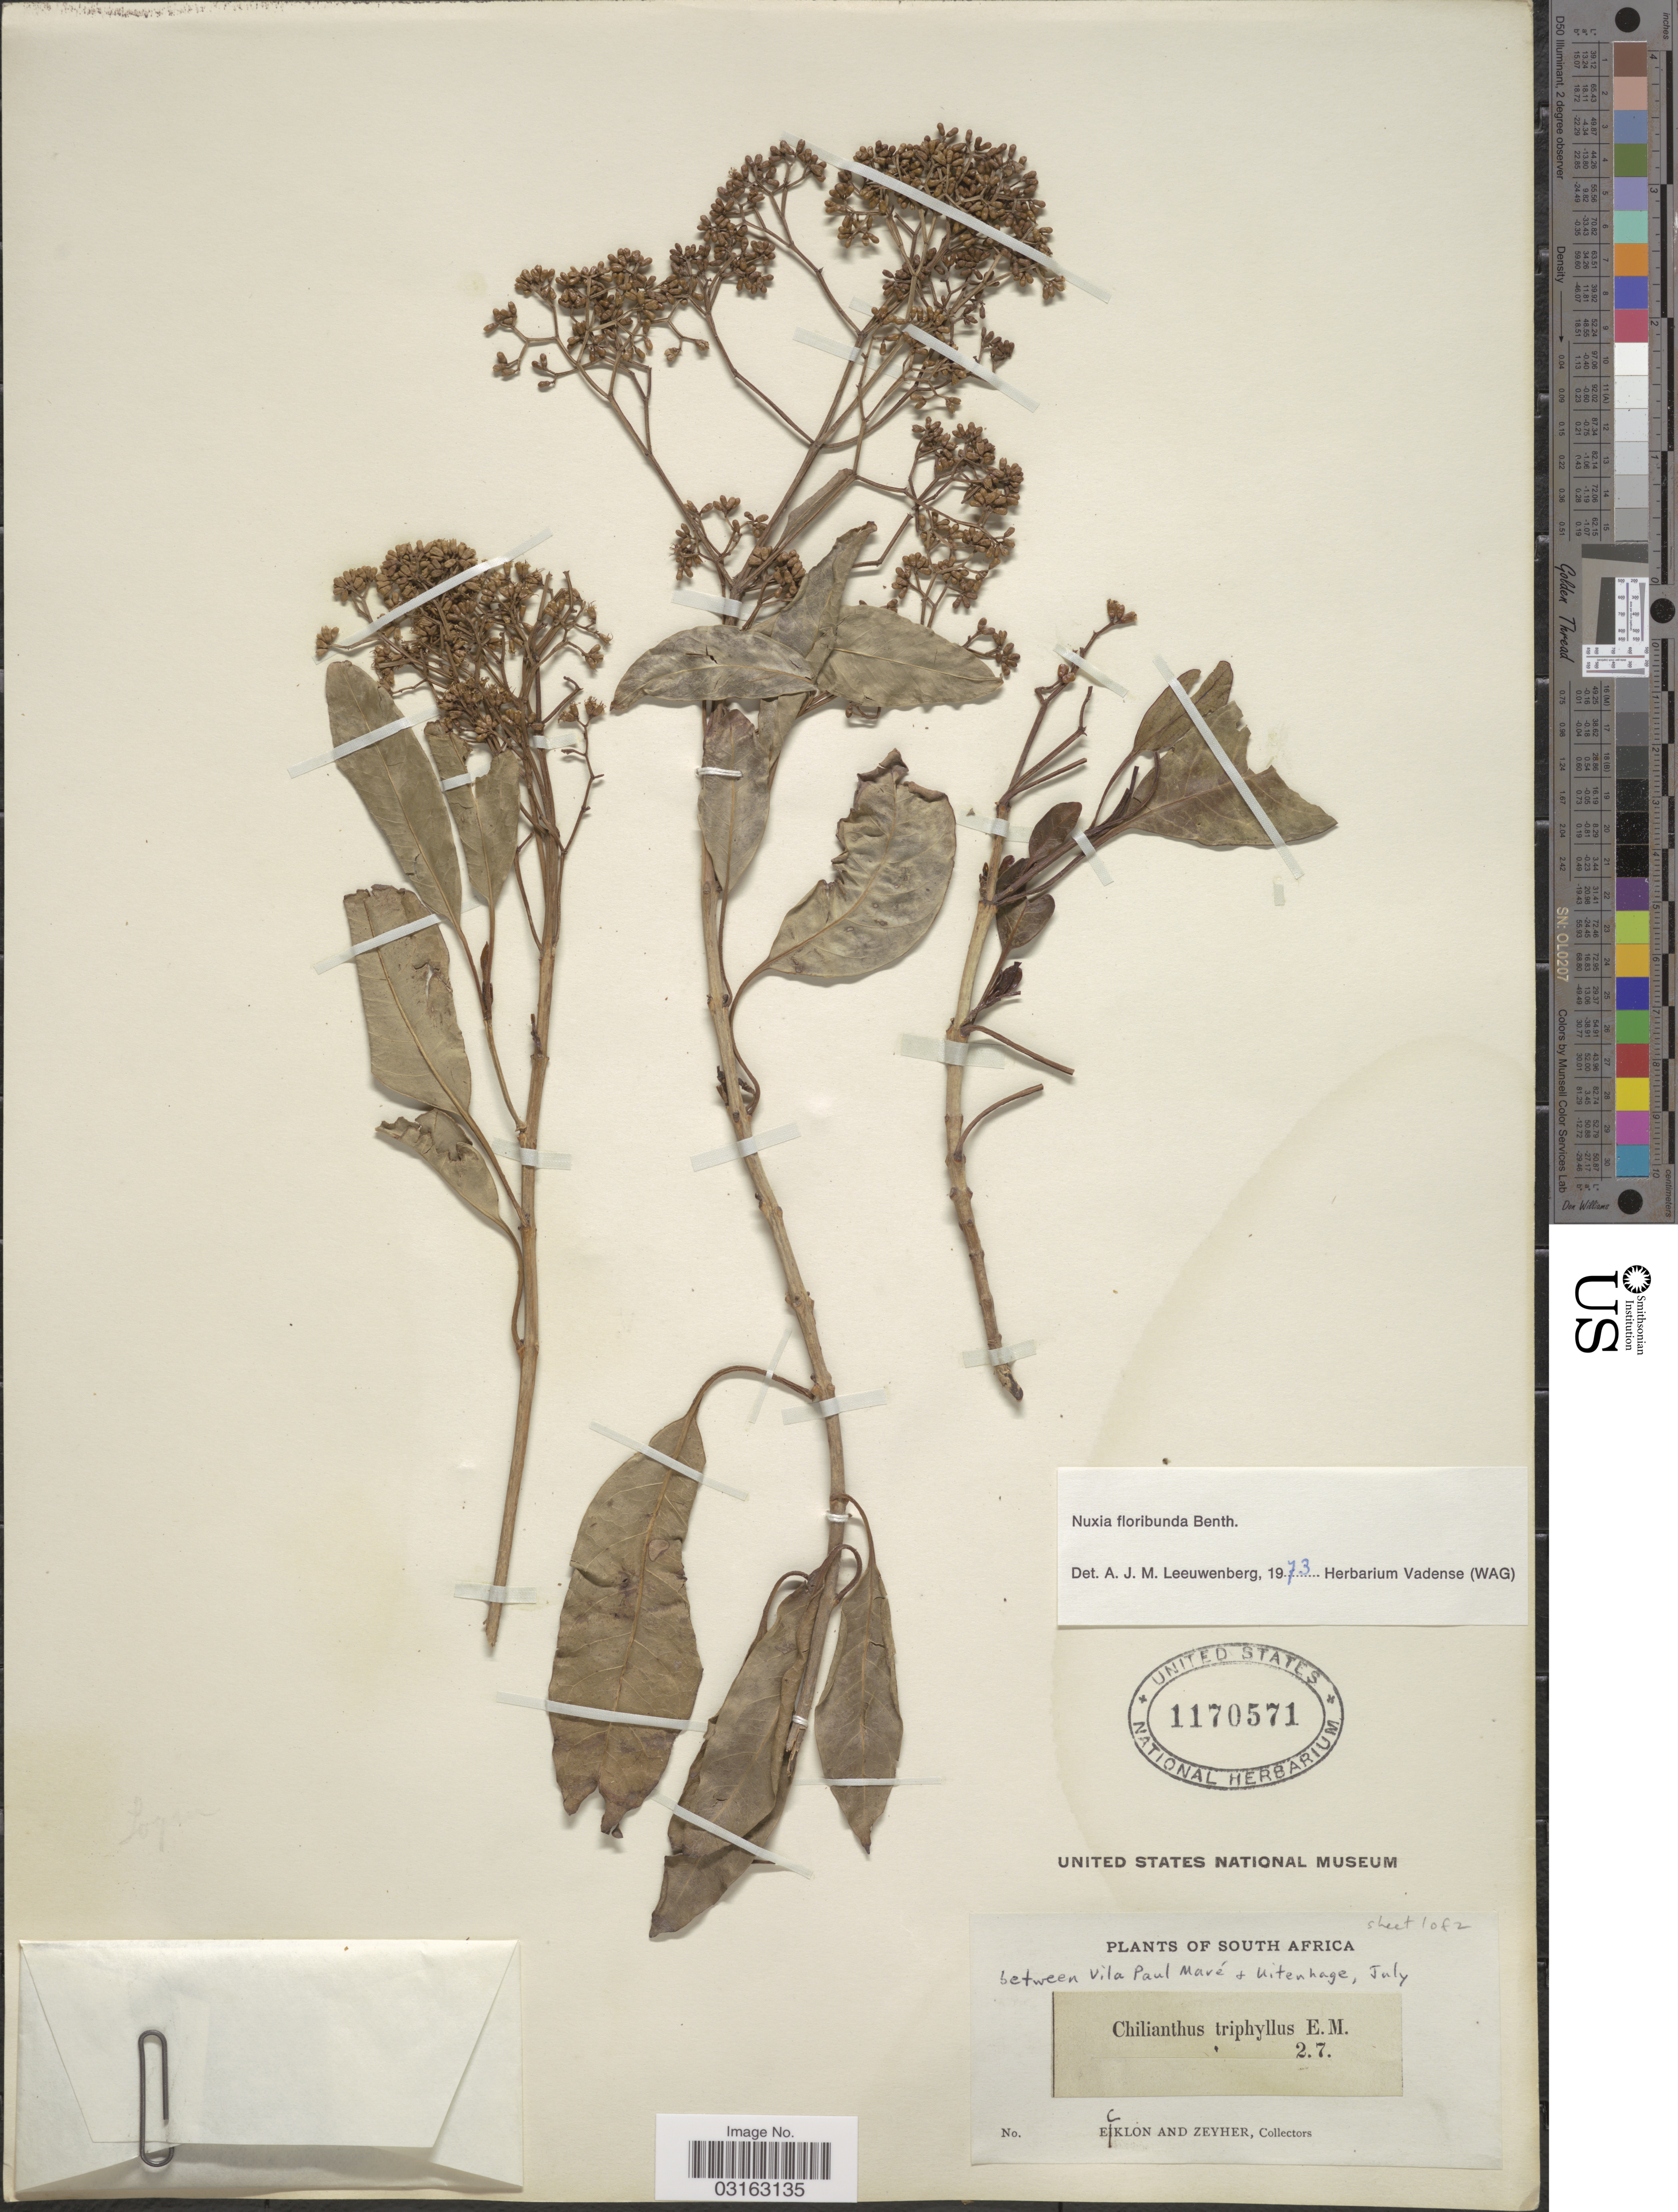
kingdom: Plantae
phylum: Tracheophyta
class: Magnoliopsida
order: Lamiales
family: Stilbaceae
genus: Nuxia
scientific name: Nuxia floribunda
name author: Benth.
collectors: -. Ecklon & -. Zeyher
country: South Africa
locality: Between Vila Paul Maré & Uitenhage.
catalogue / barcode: US 1170571